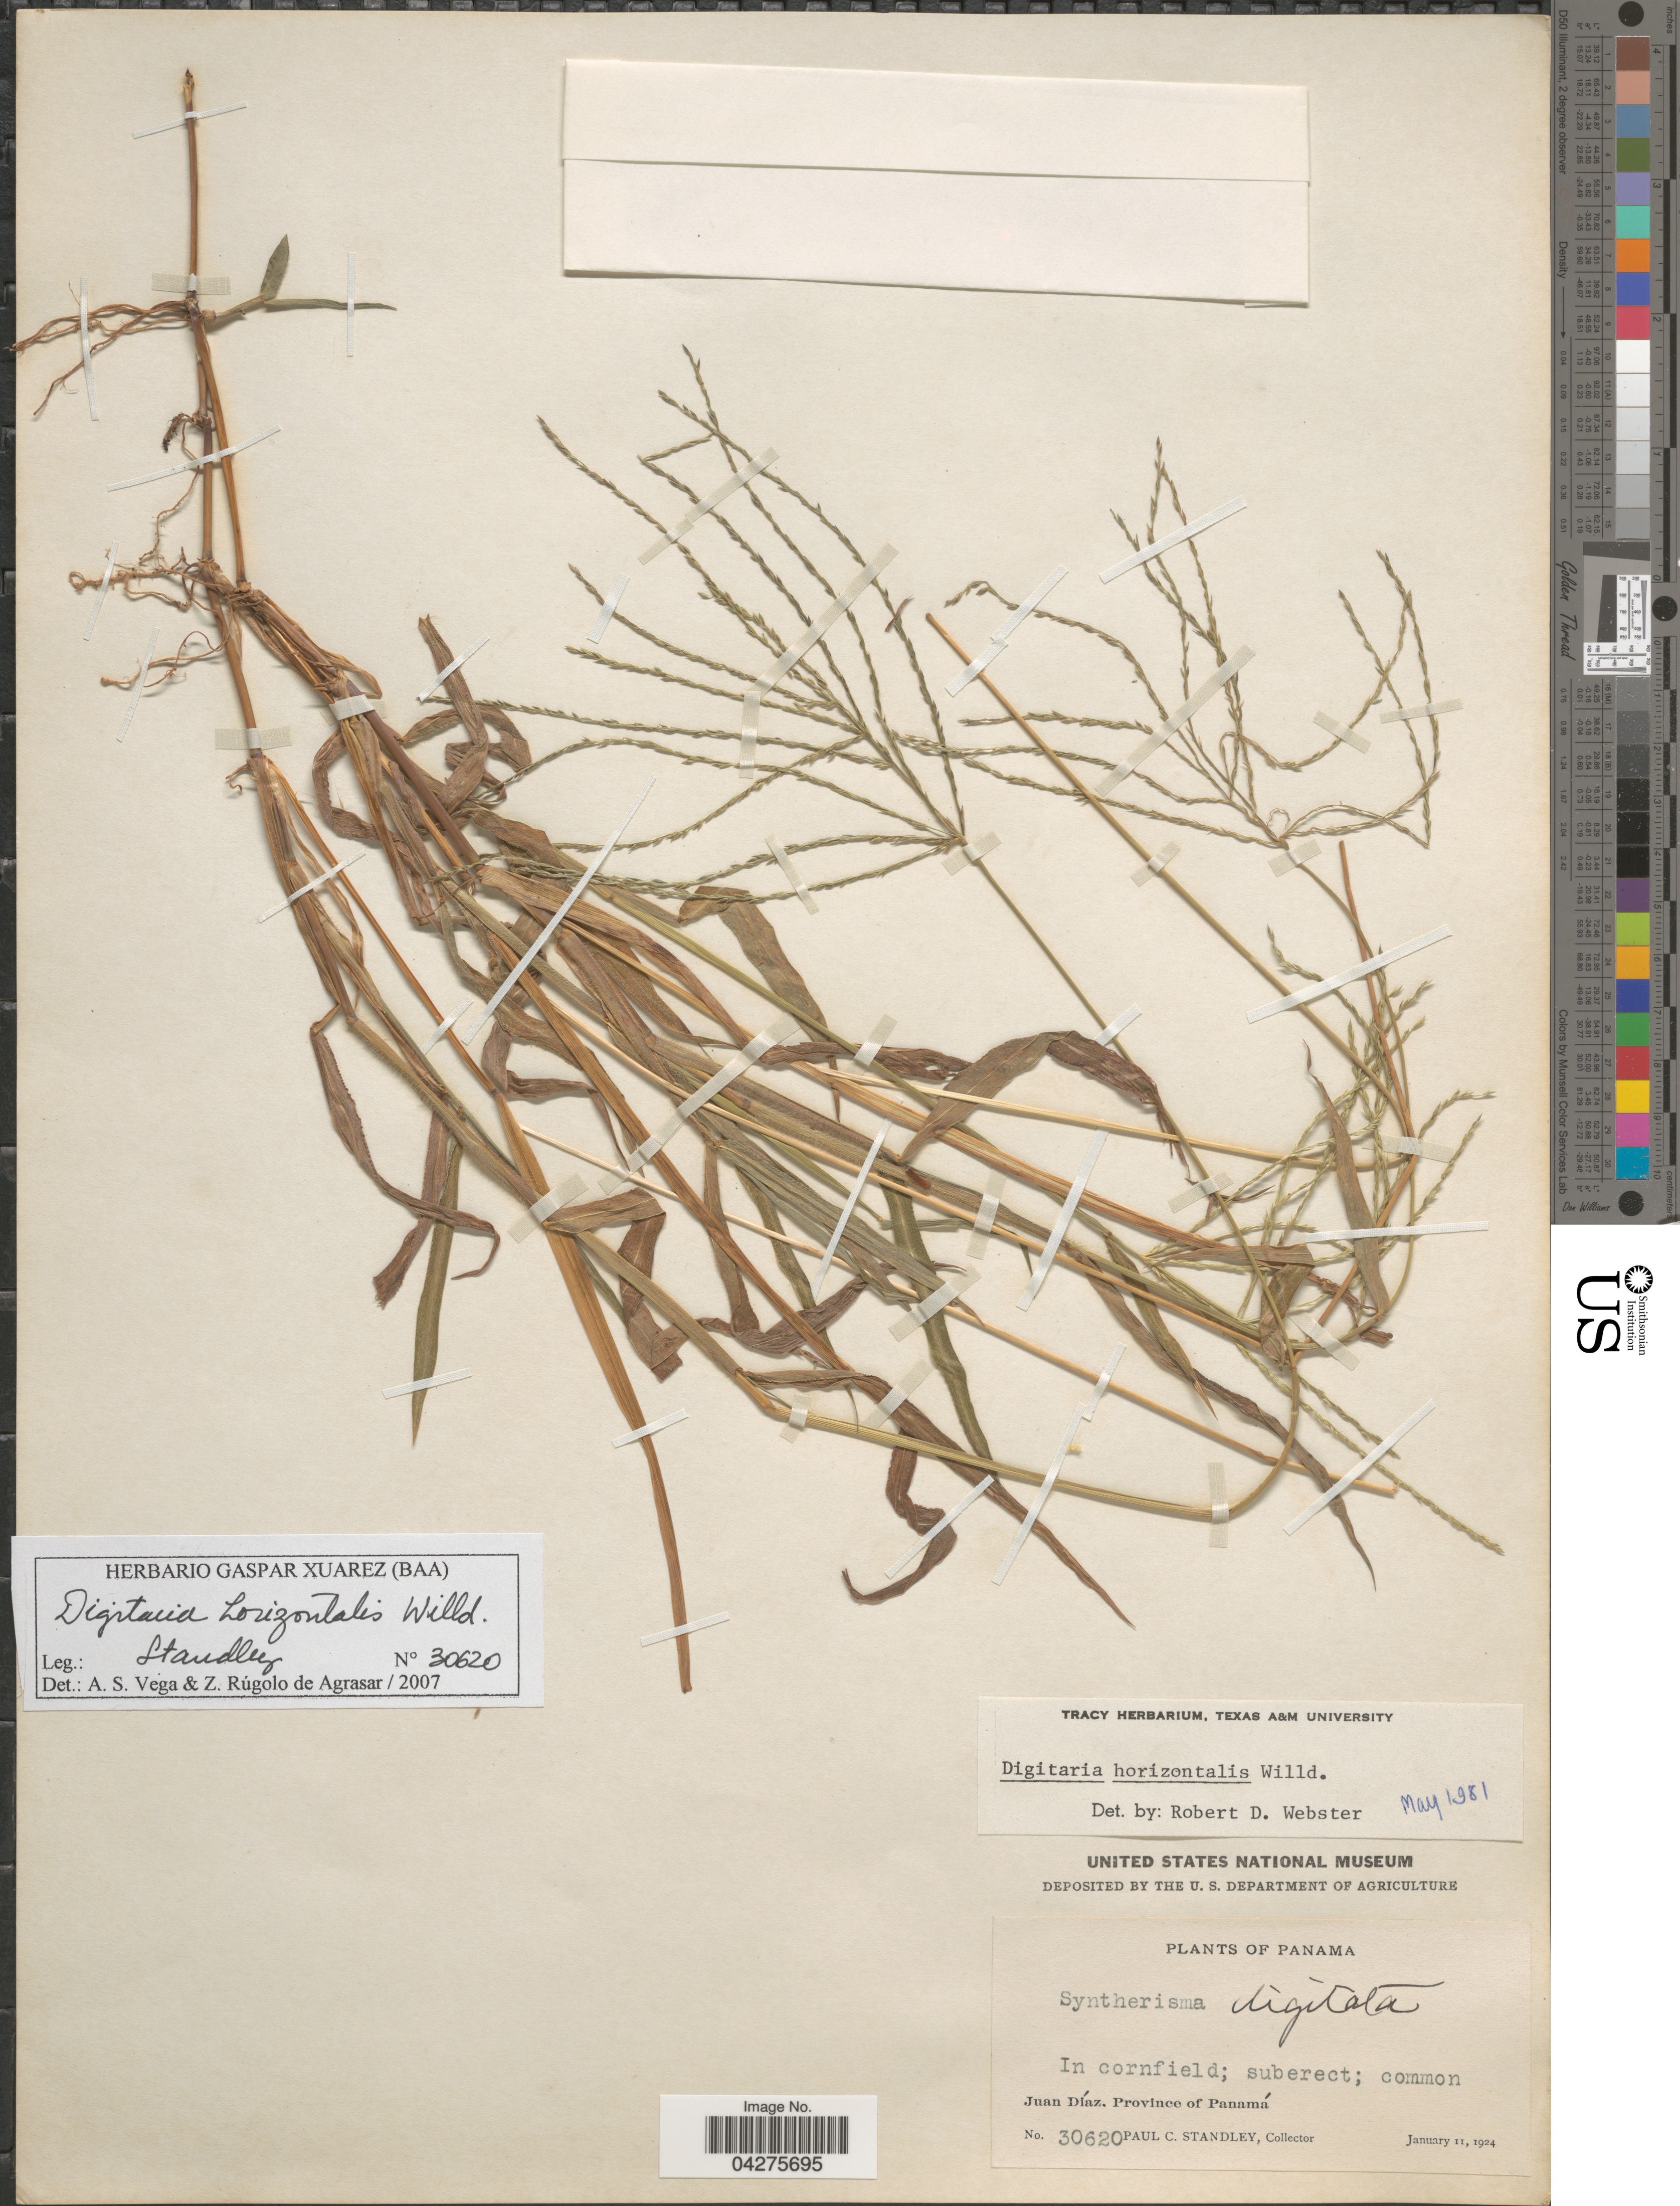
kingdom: Plantae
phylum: Tracheophyta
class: Liliopsida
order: Poales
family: Poaceae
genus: Digitaria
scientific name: Digitaria horizontalis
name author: Willd.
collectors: P. C. Standley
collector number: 30620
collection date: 1924-01-11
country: Panama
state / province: Panamá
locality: Juan Díaz.